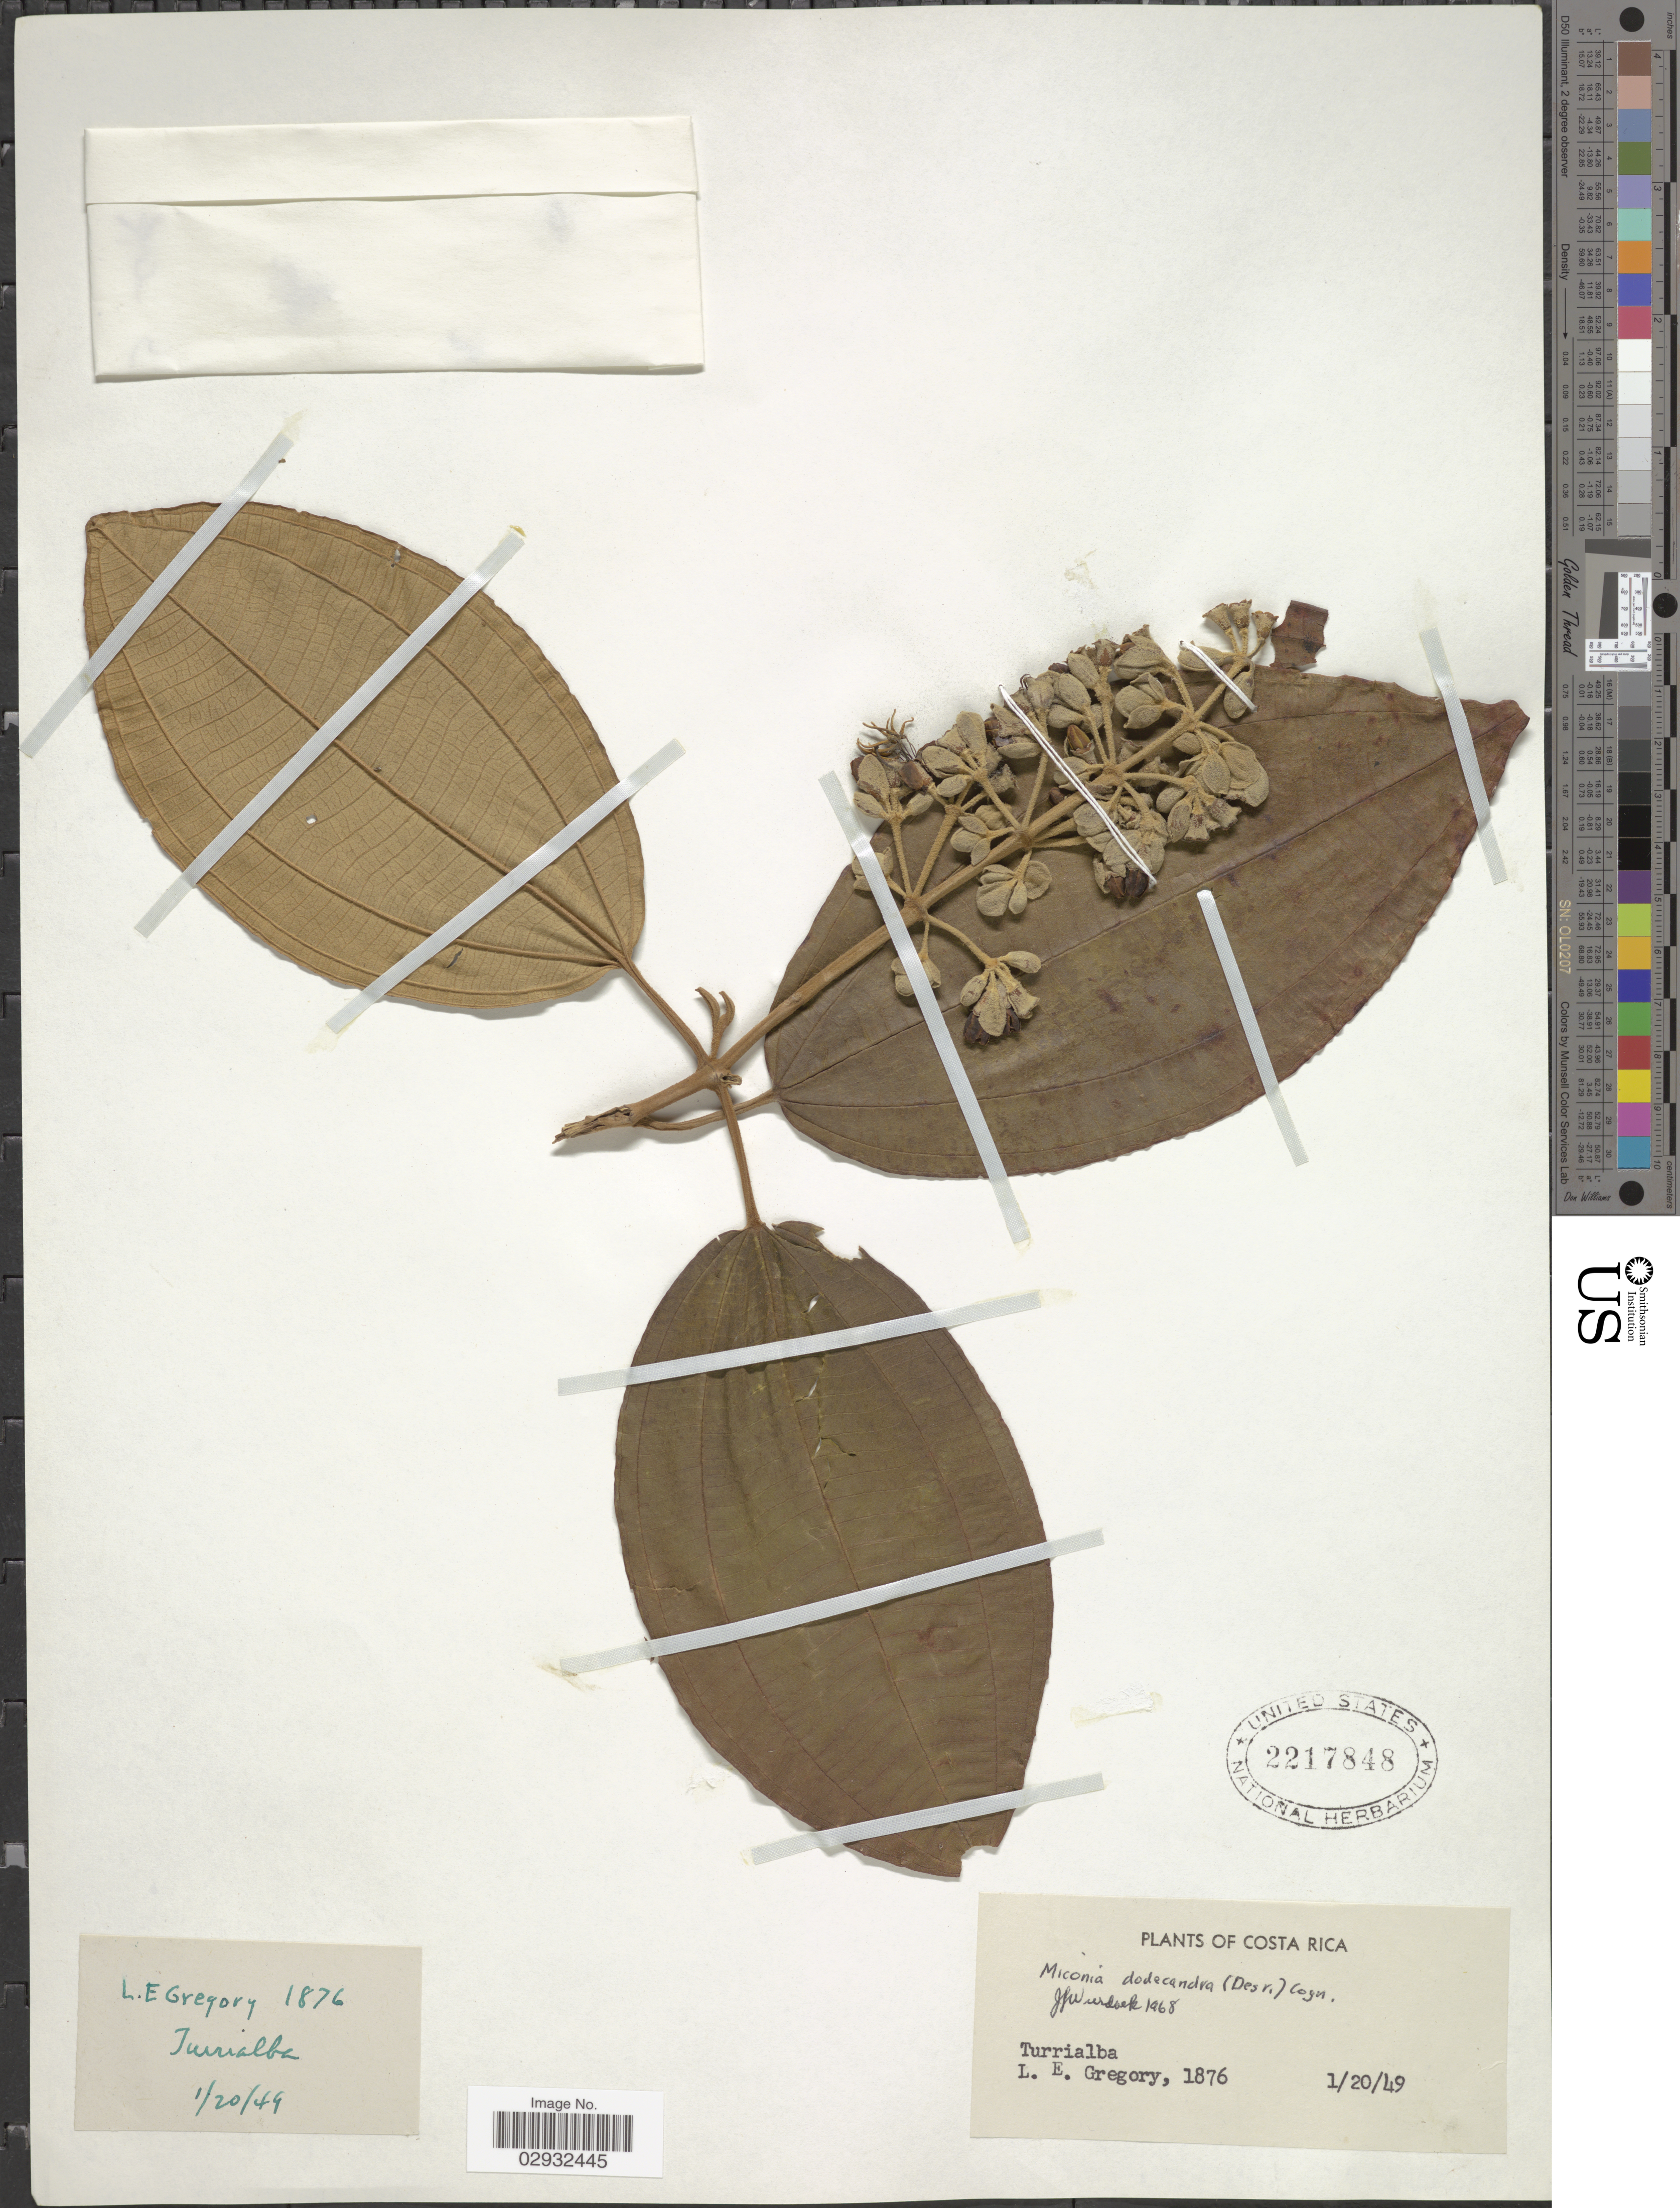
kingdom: Plantae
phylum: Tracheophyta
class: Magnoliopsida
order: Myrtales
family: Melastomataceae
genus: Miconia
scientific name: Miconia dodecandra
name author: Cogn.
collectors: L. E. Gregory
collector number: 1876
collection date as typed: Transcribed d/m/y: 20/1/49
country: Costa Rica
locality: Turrialba.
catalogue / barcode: US 2217848